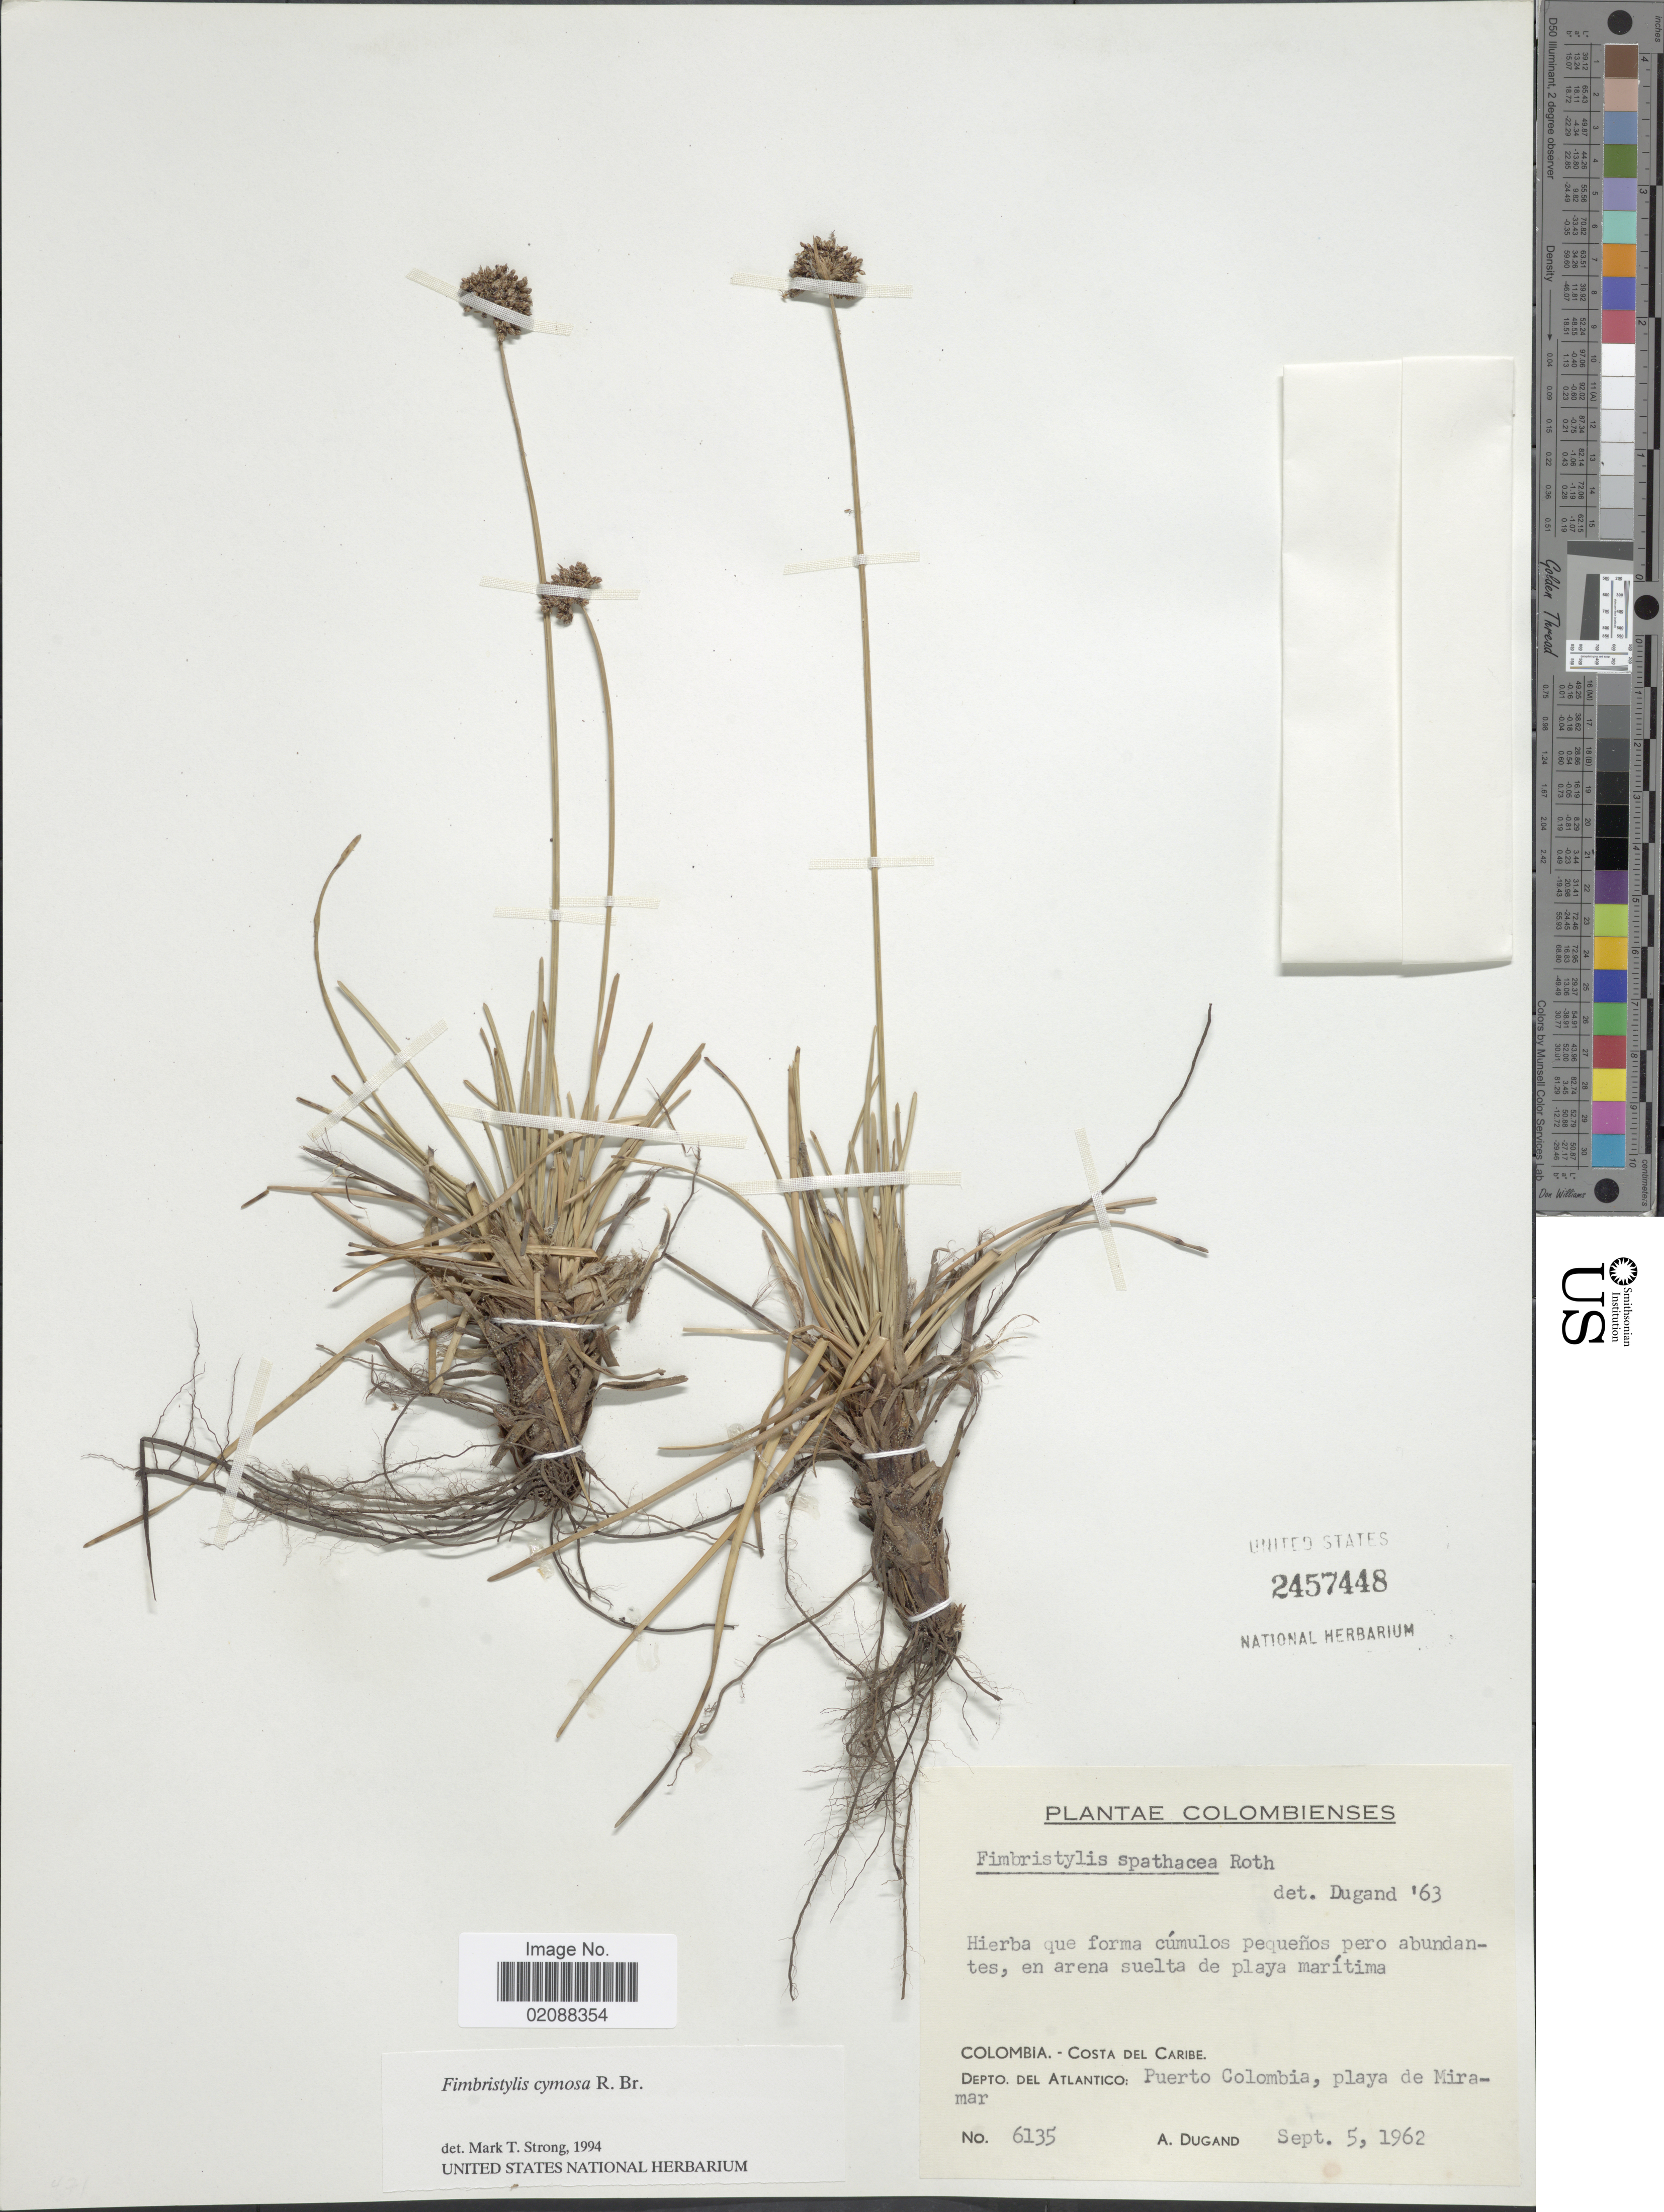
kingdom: Plantae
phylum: Tracheophyta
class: Liliopsida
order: Poales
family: Cyperaceae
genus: Fimbristylis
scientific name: Fimbristylis cymosa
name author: R. Br.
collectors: A. Dugand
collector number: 6135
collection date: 1962-09-05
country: Colombia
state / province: Atlántico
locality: Costa del Caribe, Puerto colombia, playa de Miramar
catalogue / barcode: US 2457448